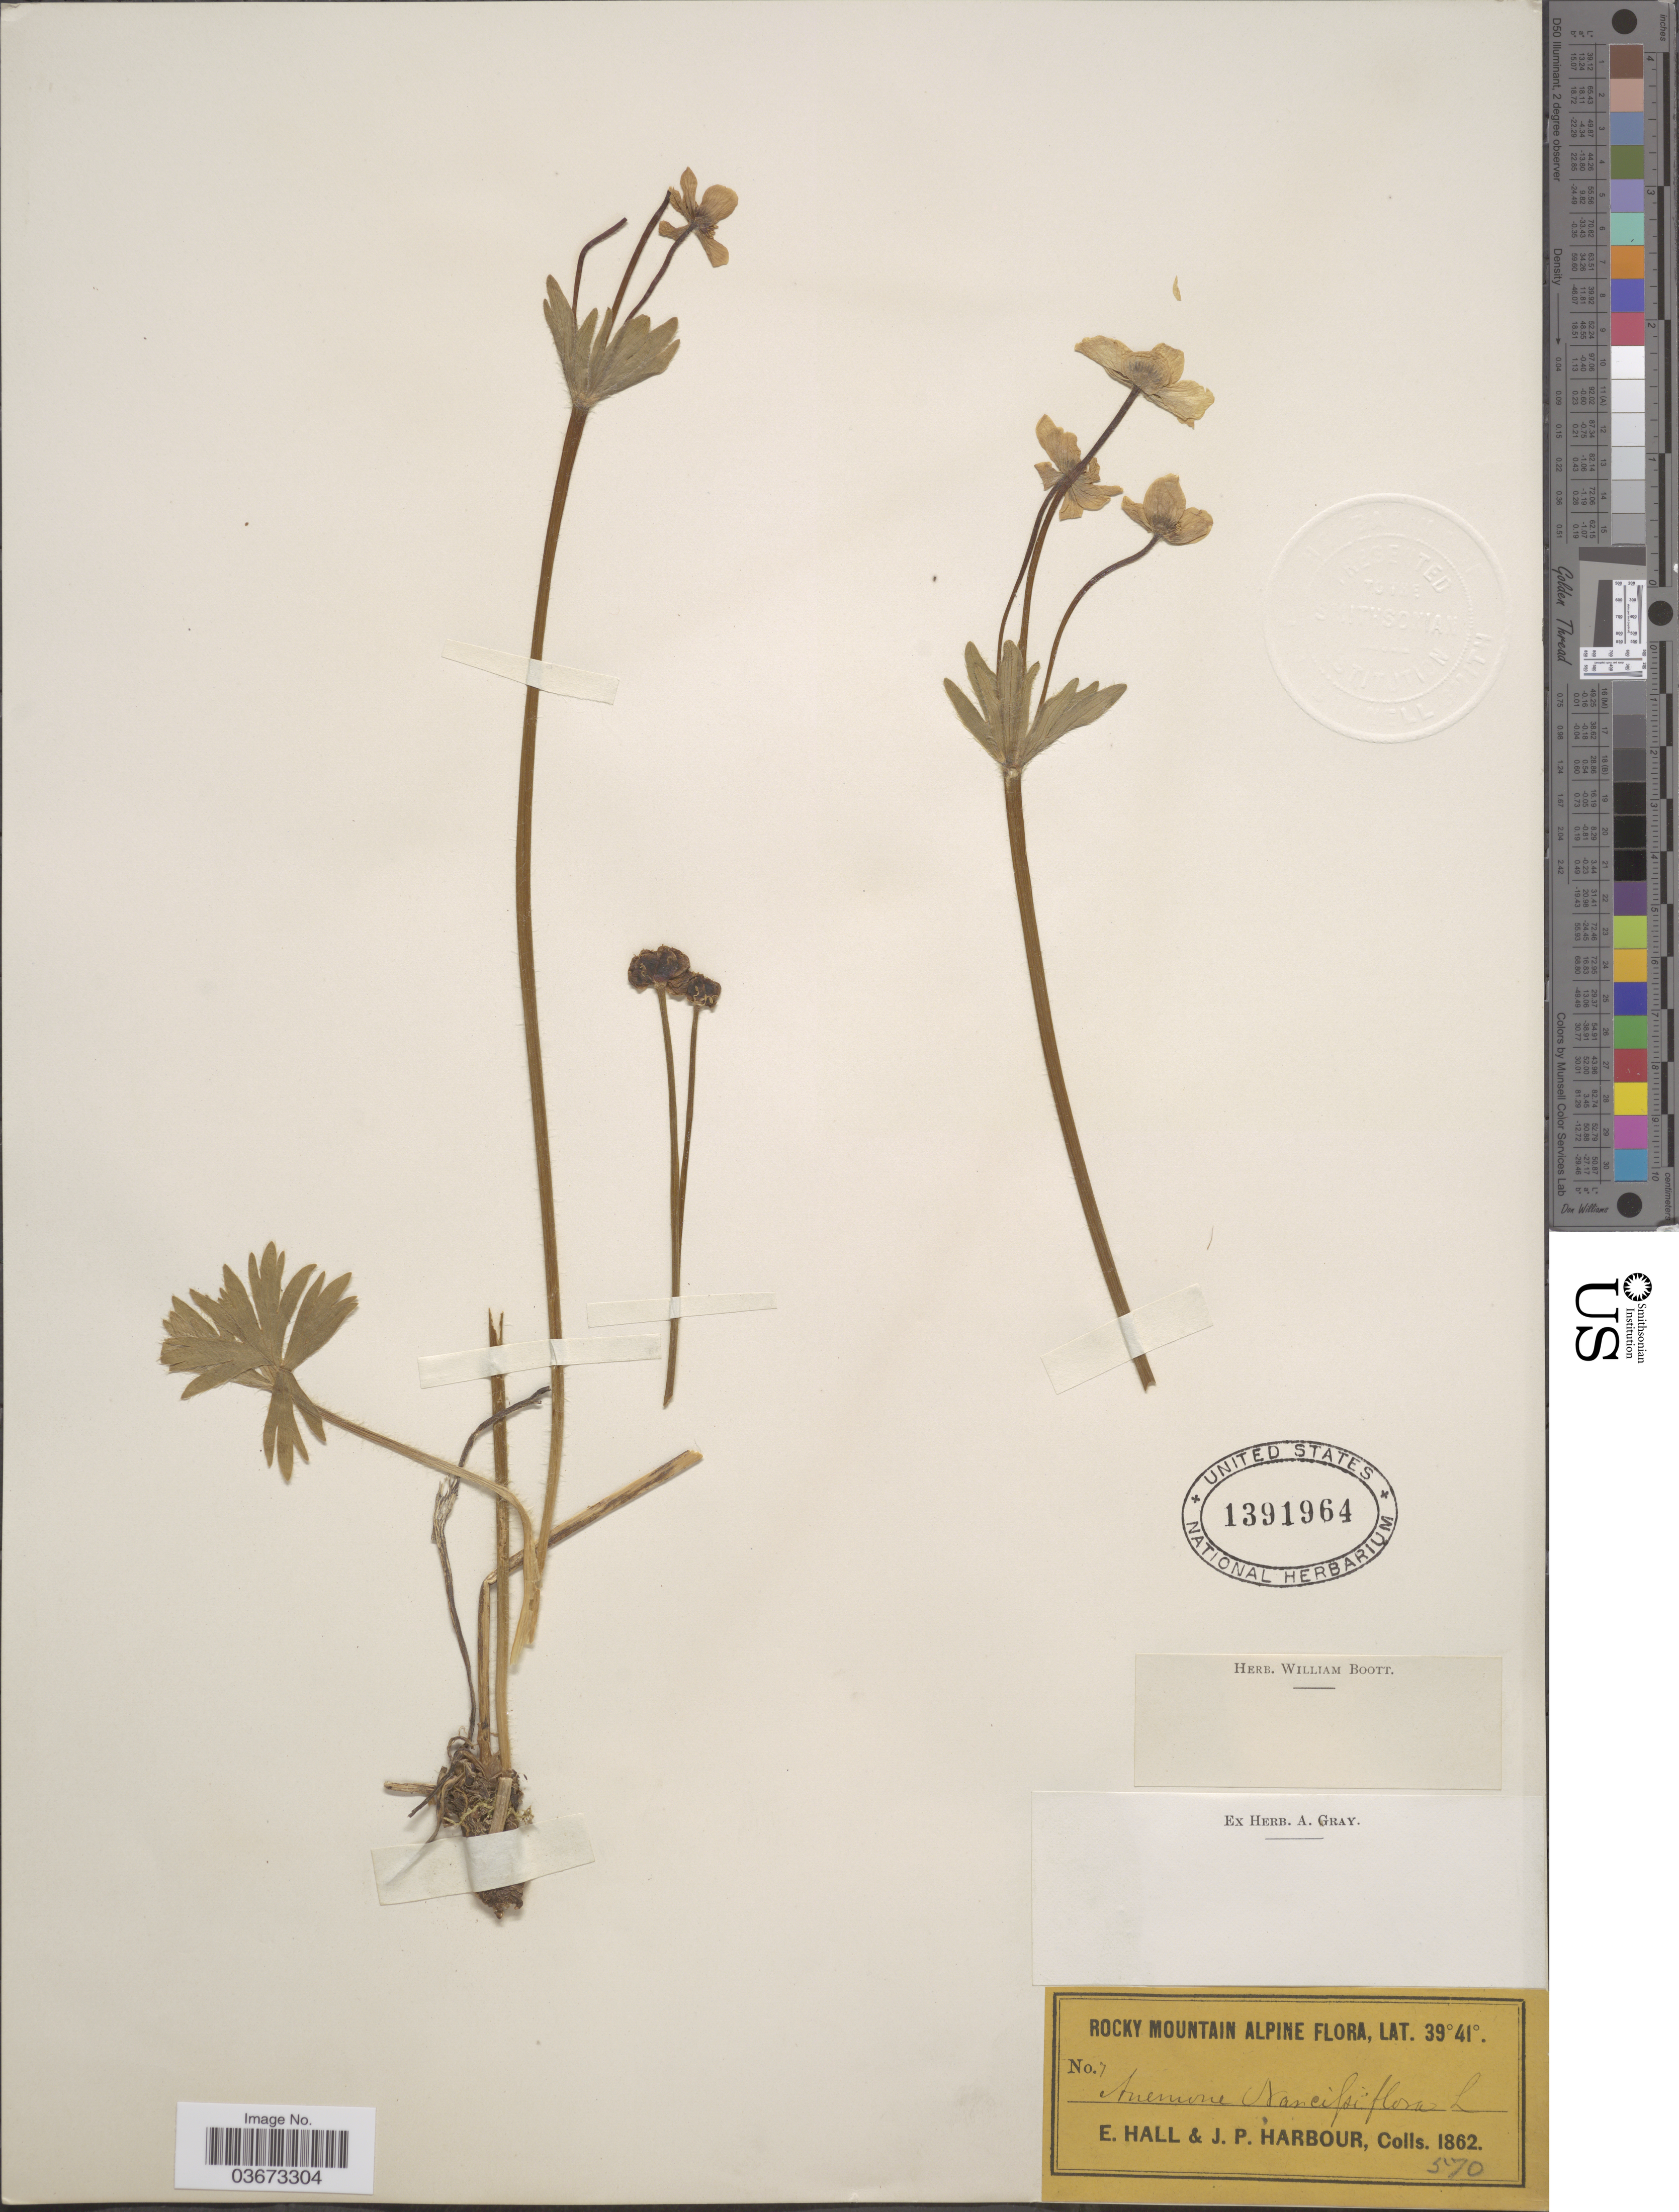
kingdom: Plantae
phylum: Tracheophyta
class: Magnoliopsida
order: Ranunculales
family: Ranunculaceae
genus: Anemone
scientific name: Anemone zephyra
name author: A. Nelson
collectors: E. Hall & J. Harbour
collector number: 7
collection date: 1862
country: United States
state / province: Colorado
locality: Rocky Mountain Alpine.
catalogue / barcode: US 1391964